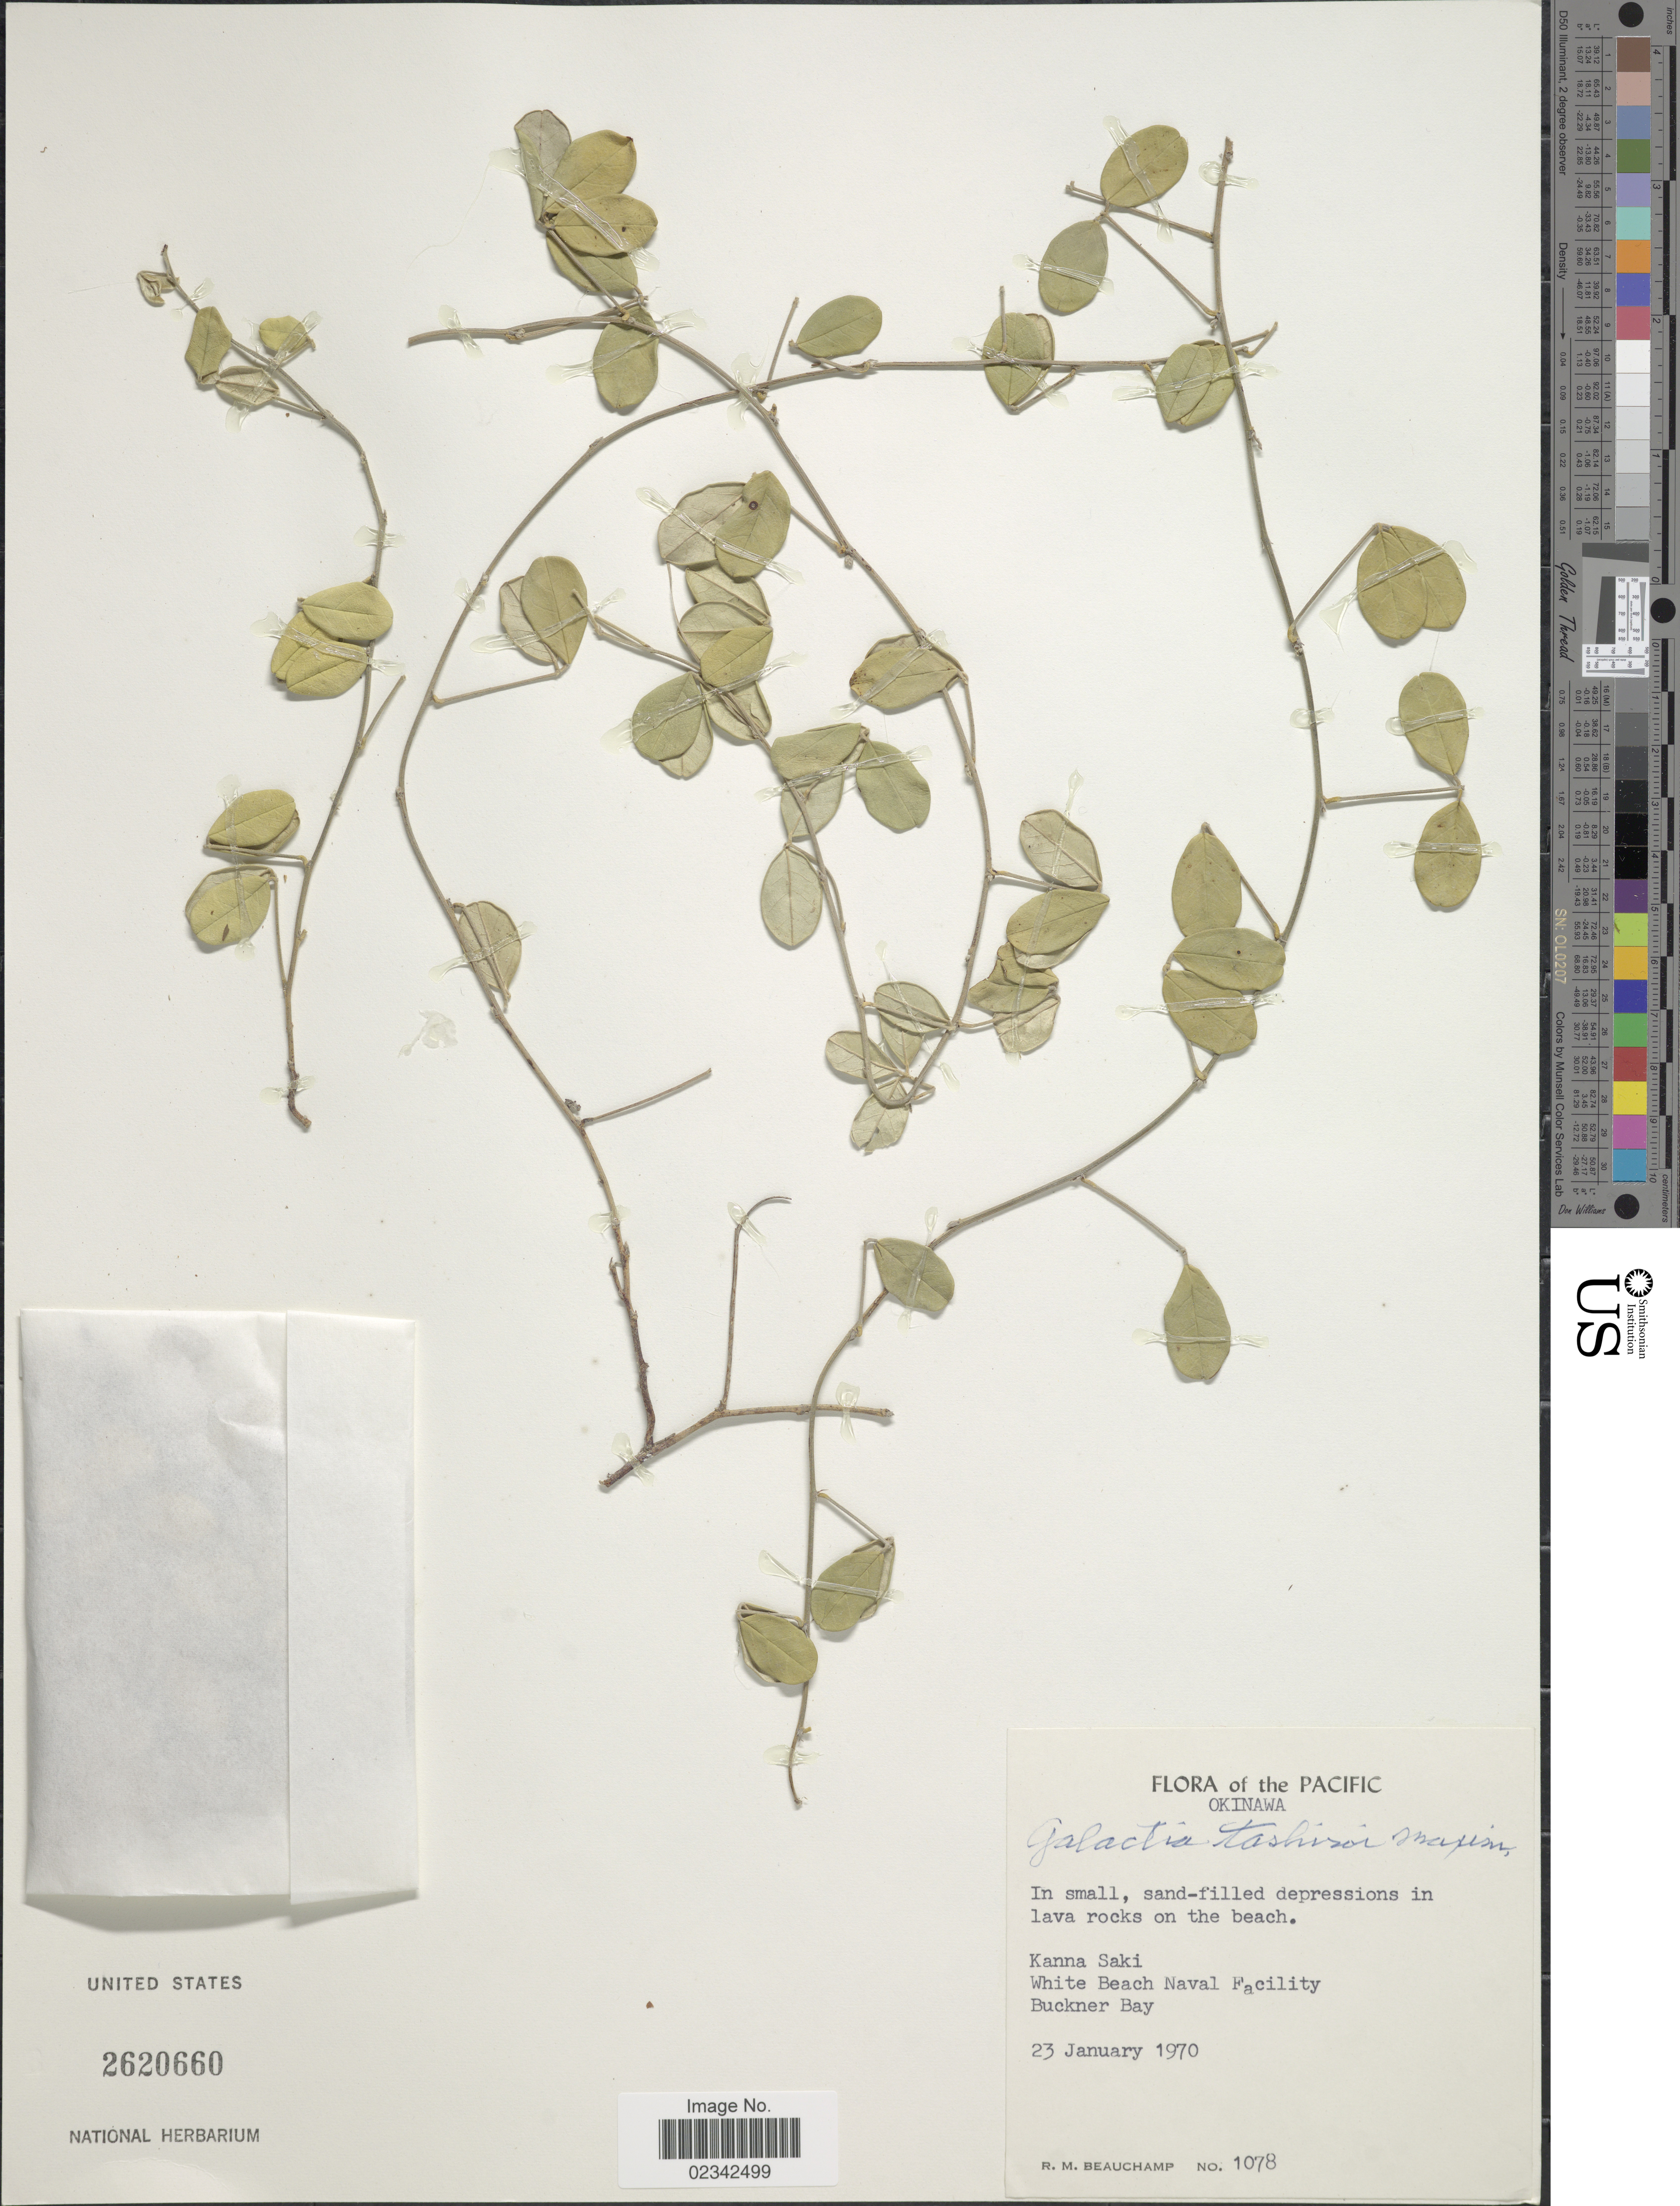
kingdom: Plantae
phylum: Tracheophyta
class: Magnoliopsida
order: Fabales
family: Fabaceae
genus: Galactia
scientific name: Galactia tashiroi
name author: Maxim.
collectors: R. Beauchamp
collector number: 1078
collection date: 1970-01-23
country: Japan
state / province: Okinawa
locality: Pacific, in lava rocks on the beach, Kanna Saki, White Beach facility Buckner Bay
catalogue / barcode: US 2620660